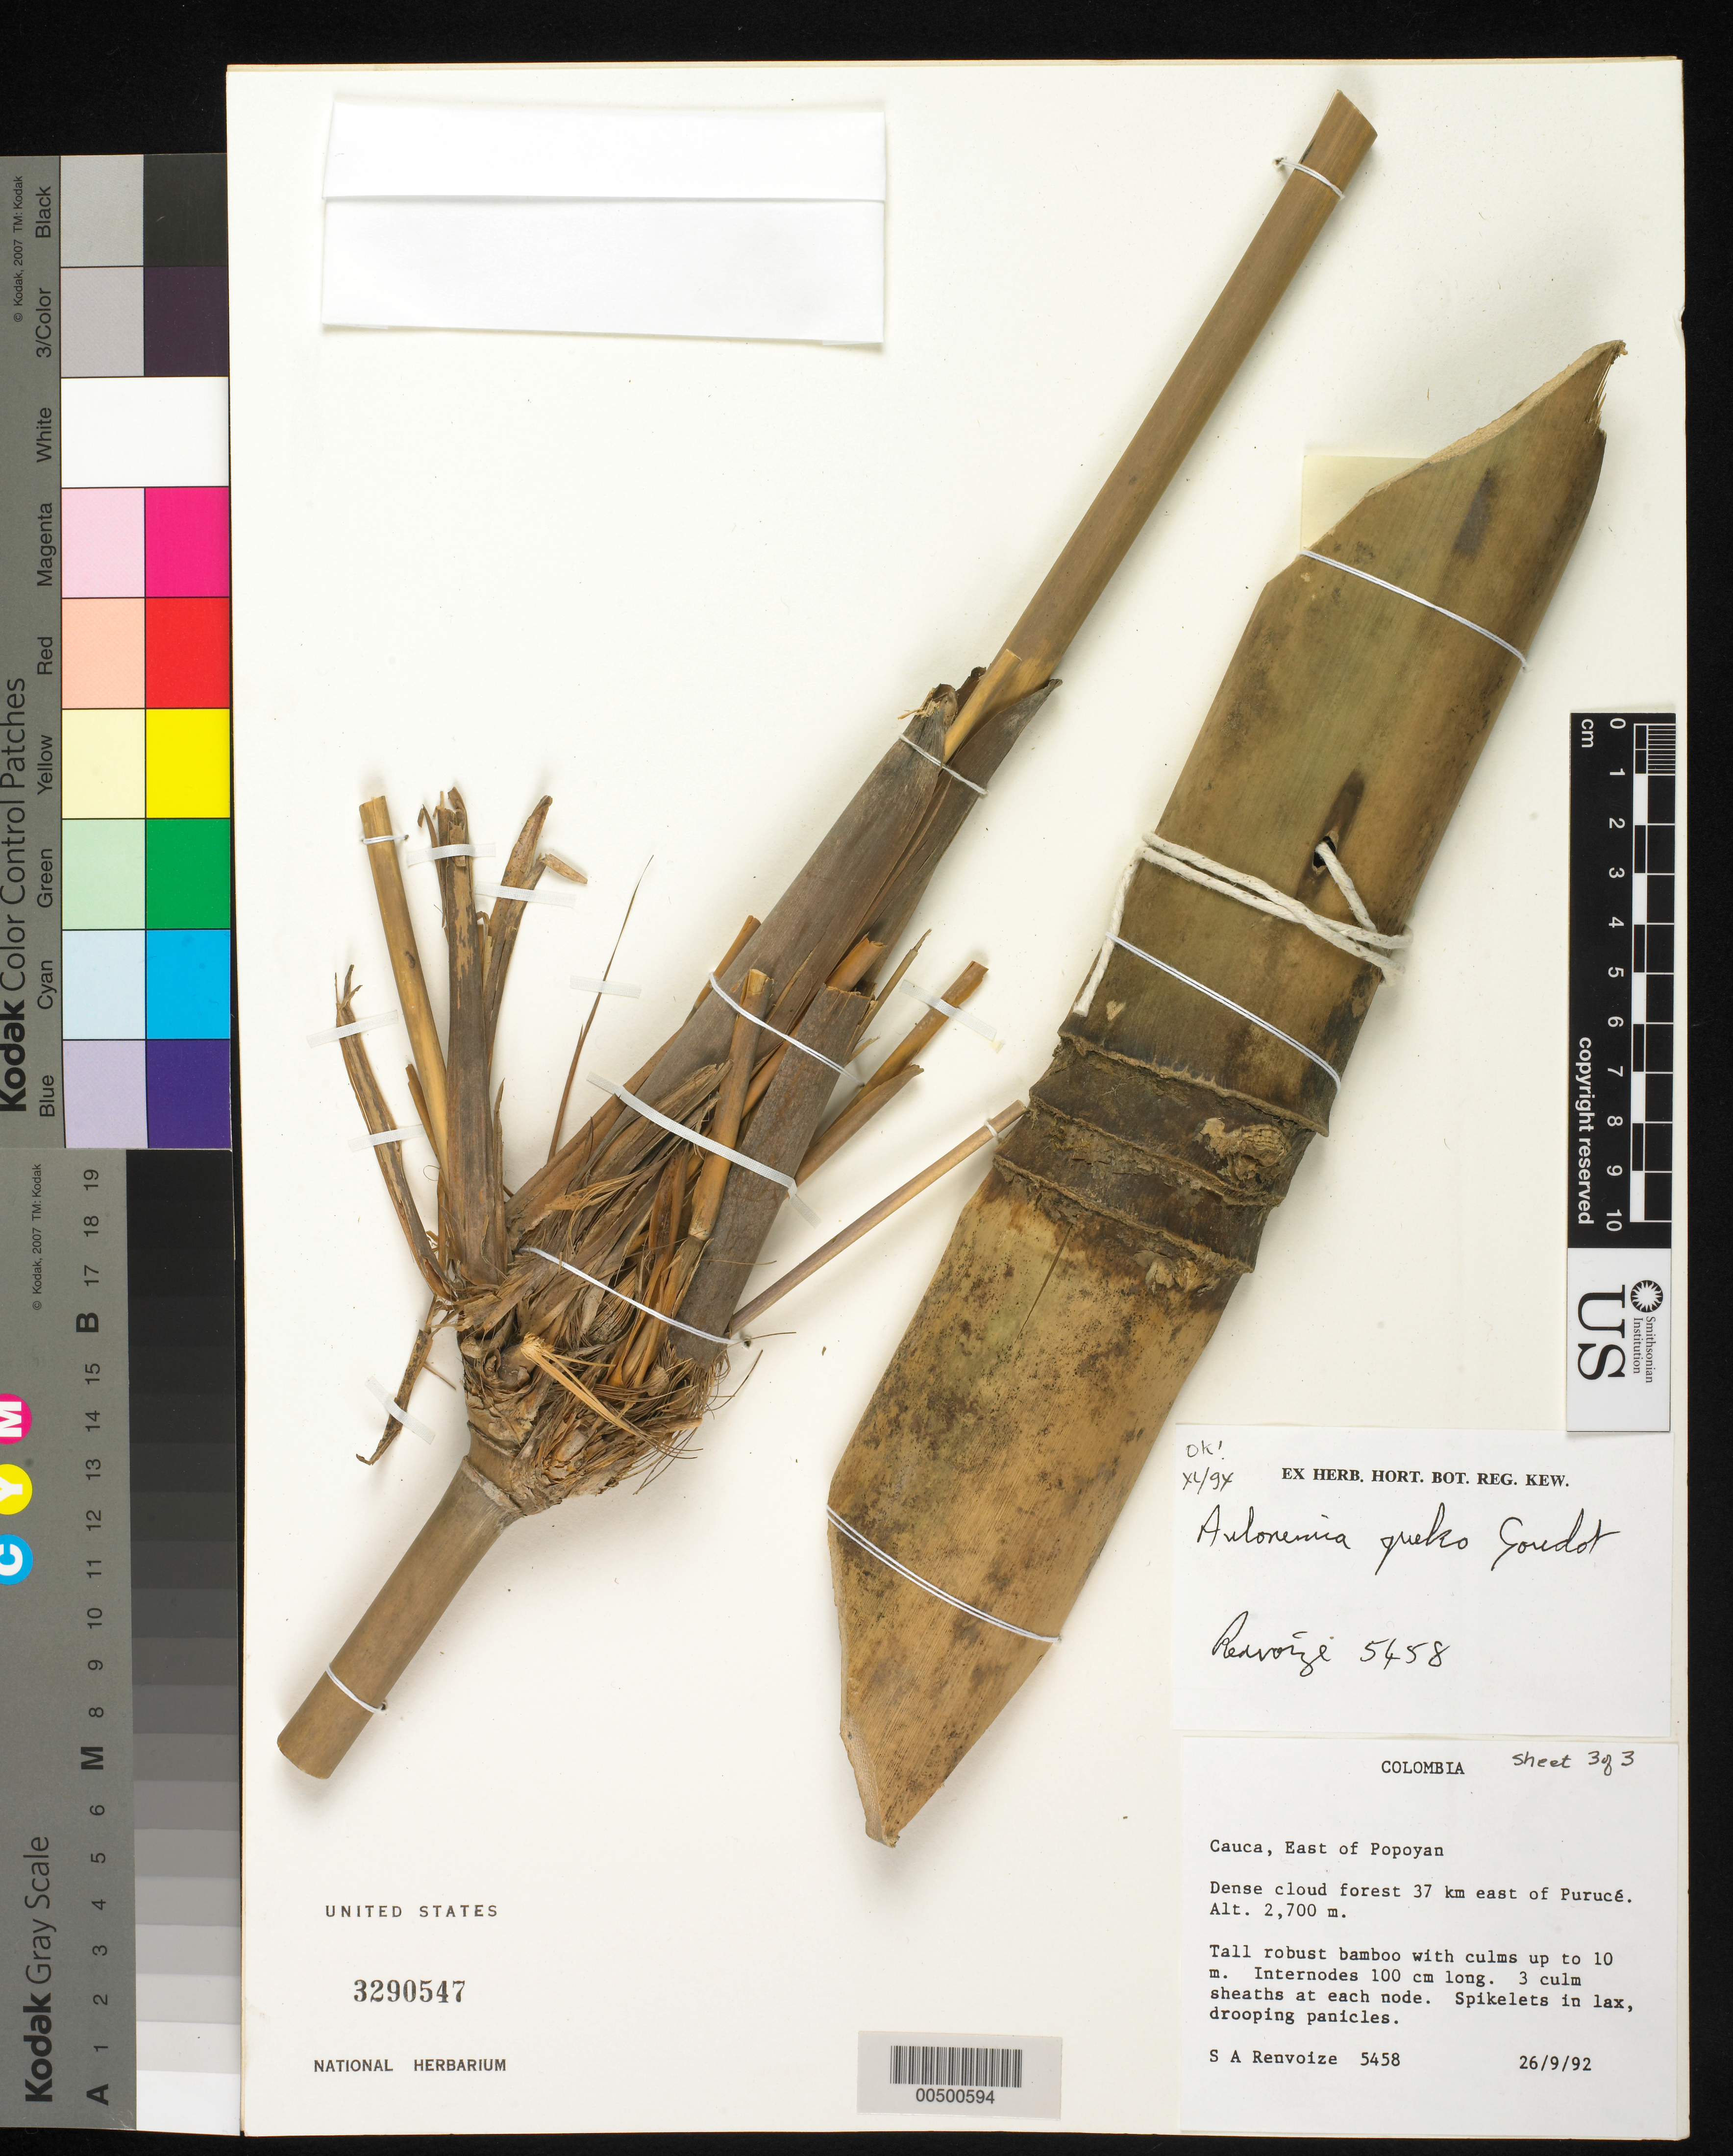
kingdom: Plantae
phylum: Tracheophyta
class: Liliopsida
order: Poales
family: Poaceae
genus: Aulonemia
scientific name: Aulonemia queko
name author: Goudot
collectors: S. A. Renvoize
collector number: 5458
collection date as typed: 26 Sep 1992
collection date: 1992-09-26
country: Colombia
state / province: Cauca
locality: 37 km E of Purace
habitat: Dense cloud forest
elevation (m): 2700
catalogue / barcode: US 3290547